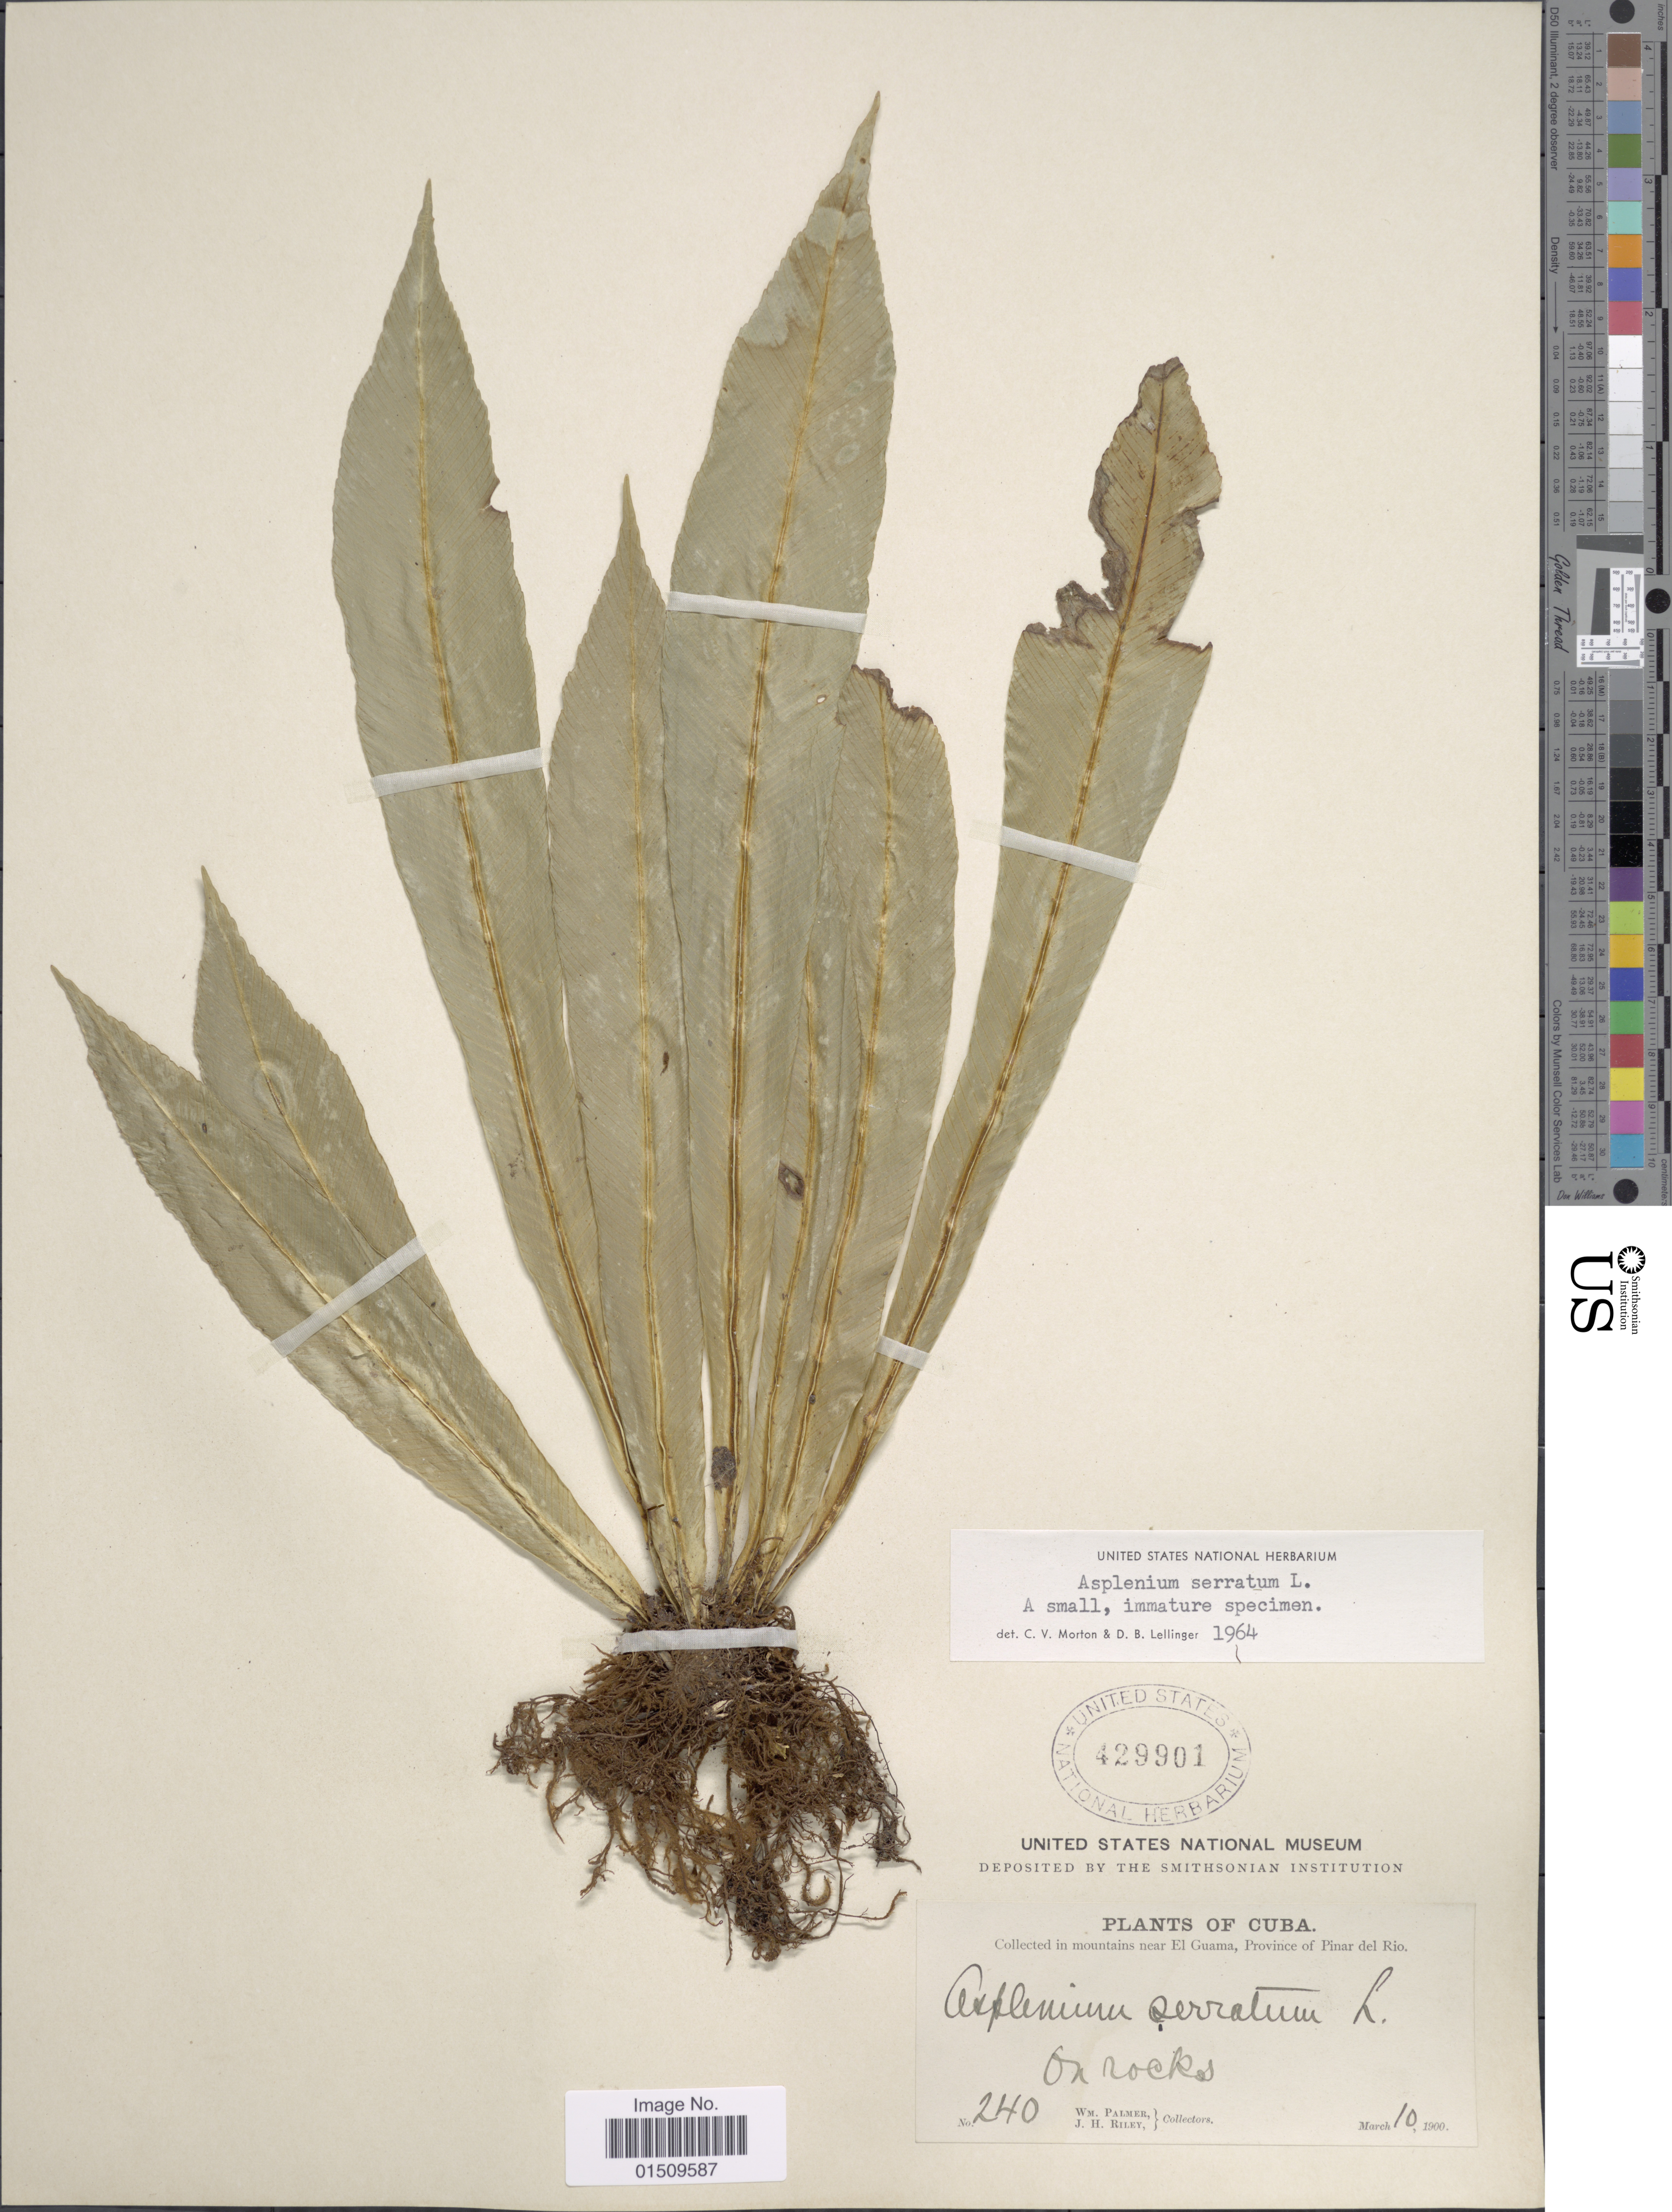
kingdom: Plantae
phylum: Tracheophyta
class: Polypodiopsida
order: Polypodiales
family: Aspleniaceae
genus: Asplenium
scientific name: Asplenium serratum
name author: L.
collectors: W. Palmer & J. H. Riley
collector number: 24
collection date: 1900-03-10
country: Cuba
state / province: Pinar del Río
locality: Cuba, in mountains near El Guama.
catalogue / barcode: US 429901